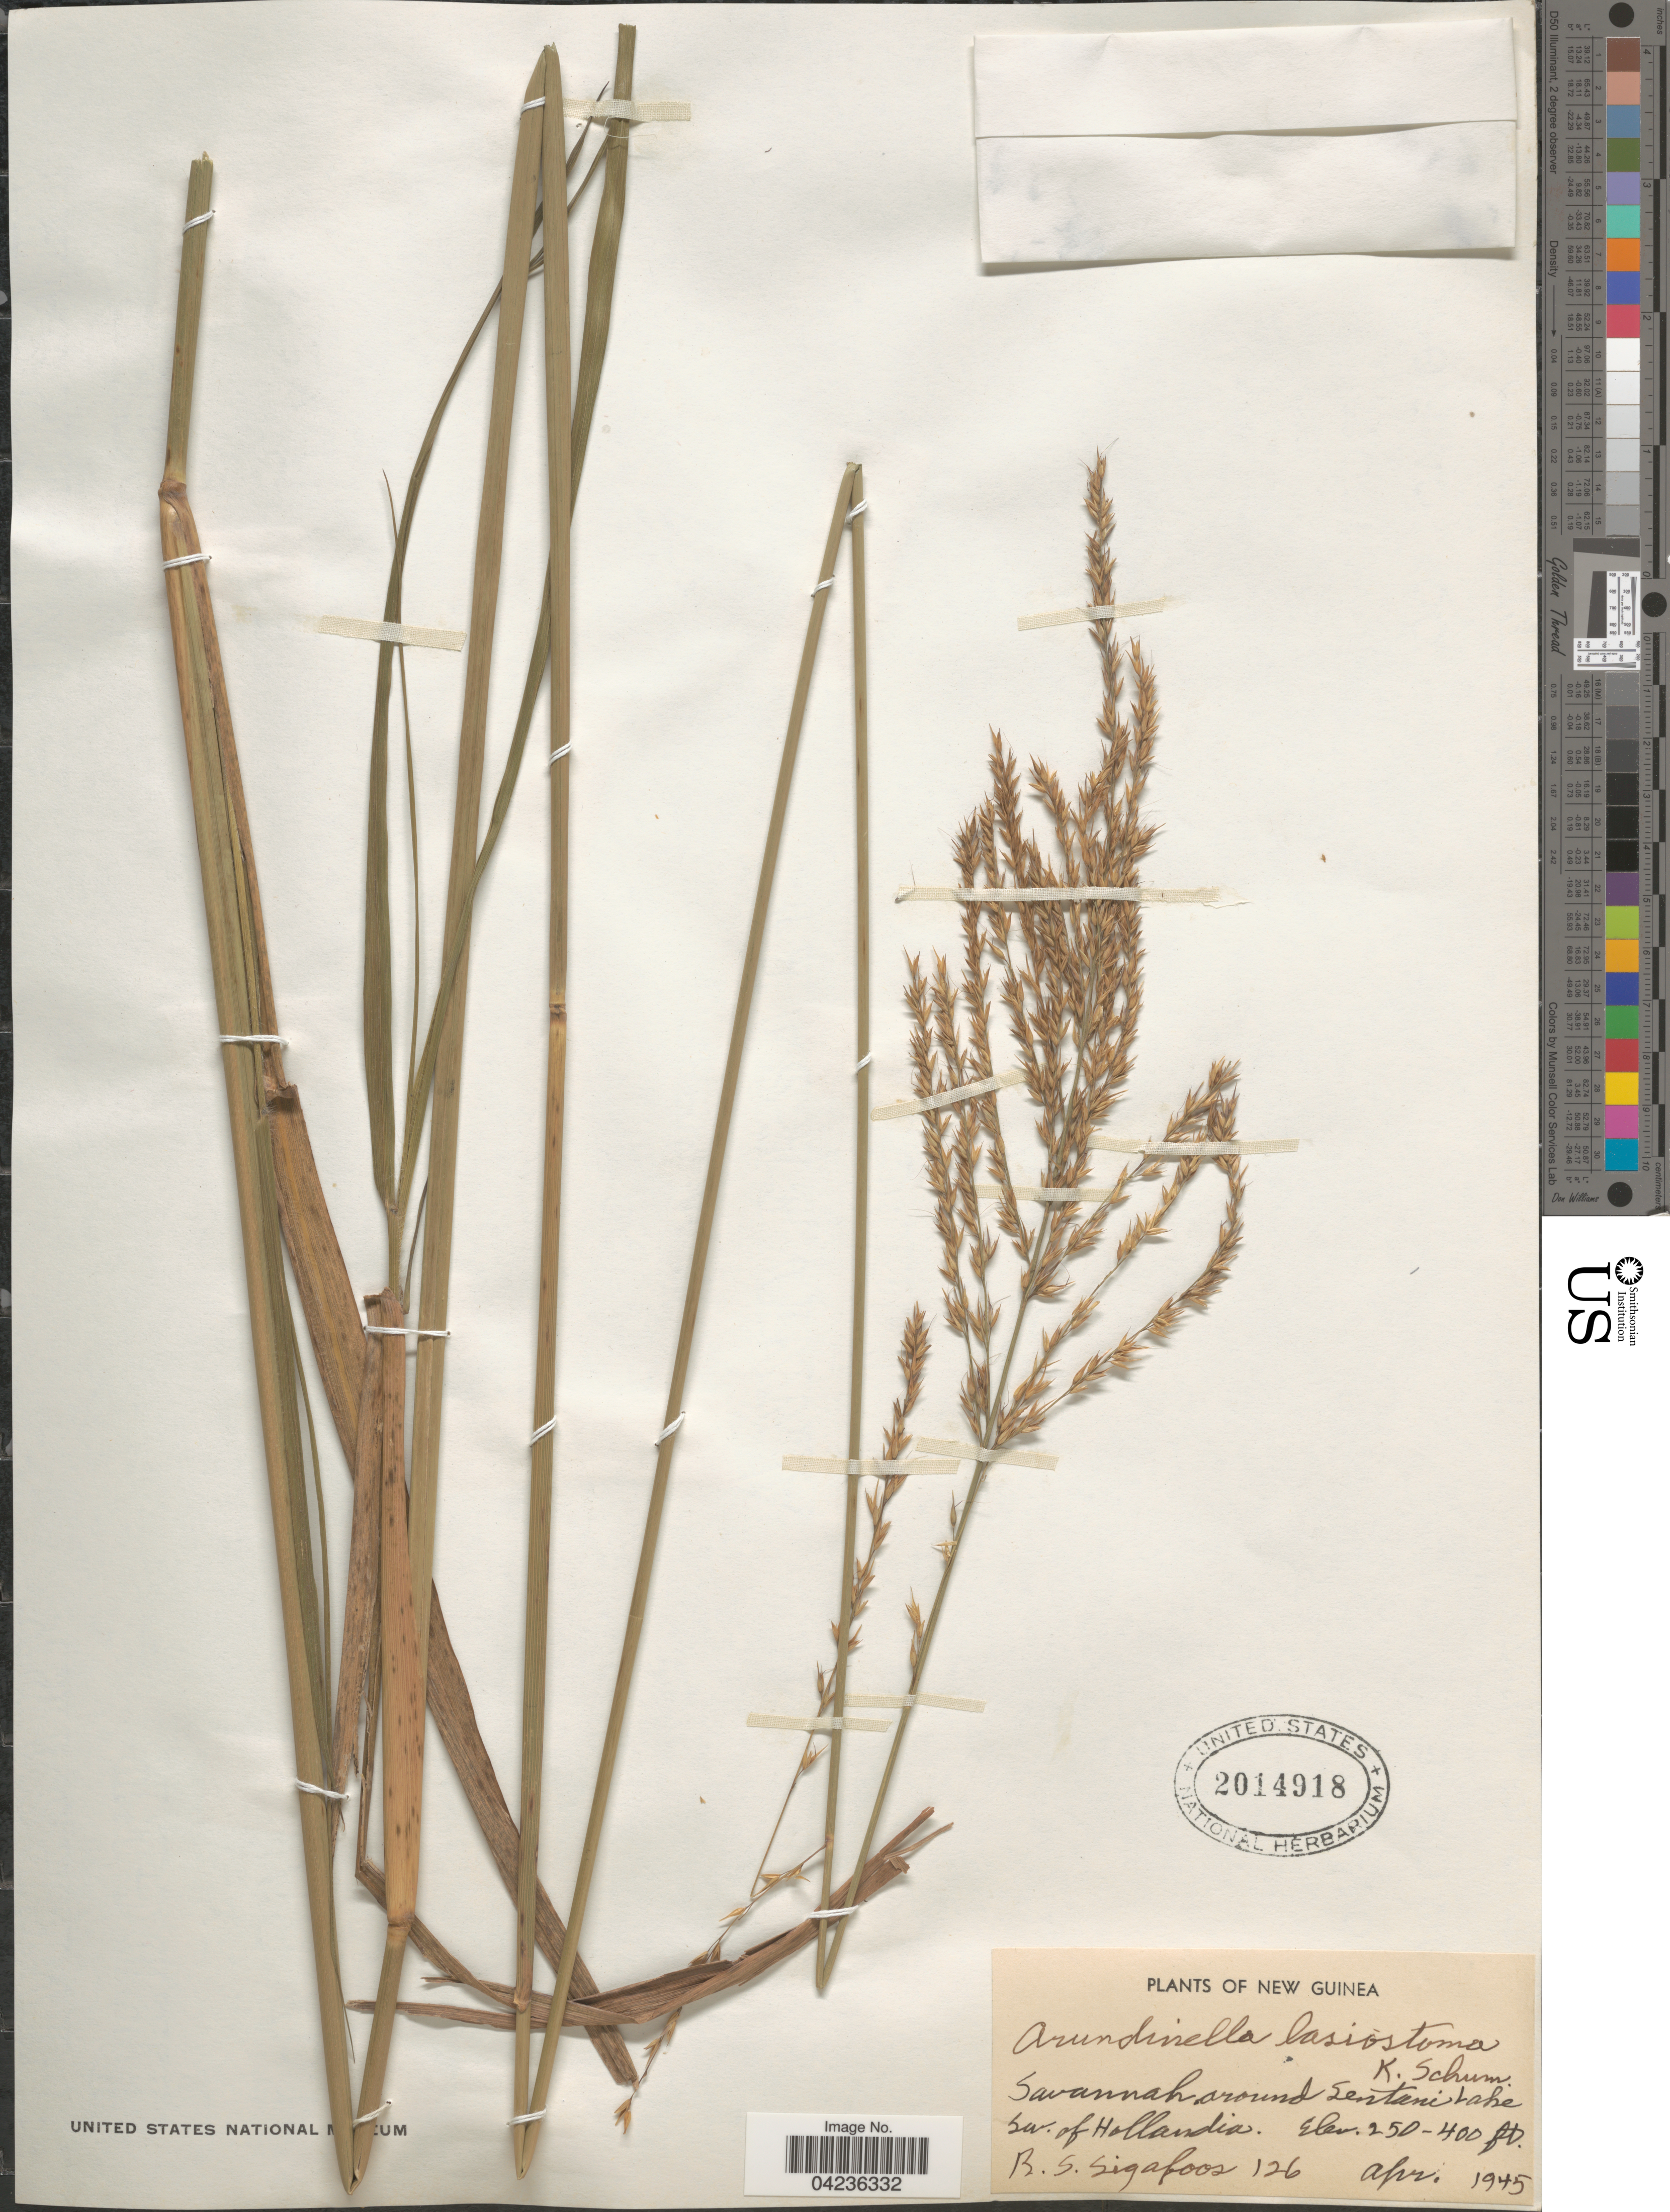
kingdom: Plantae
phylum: Tracheophyta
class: Liliopsida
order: Poales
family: Poaceae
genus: Arundinella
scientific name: Arundinella setosa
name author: Trin.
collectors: R. Sigafoos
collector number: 126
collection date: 1945-04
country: Indonesia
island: New Guinea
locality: New Guinea. Savannah around Sentani Lake SW. of Hollandia.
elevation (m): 76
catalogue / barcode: US 2014918